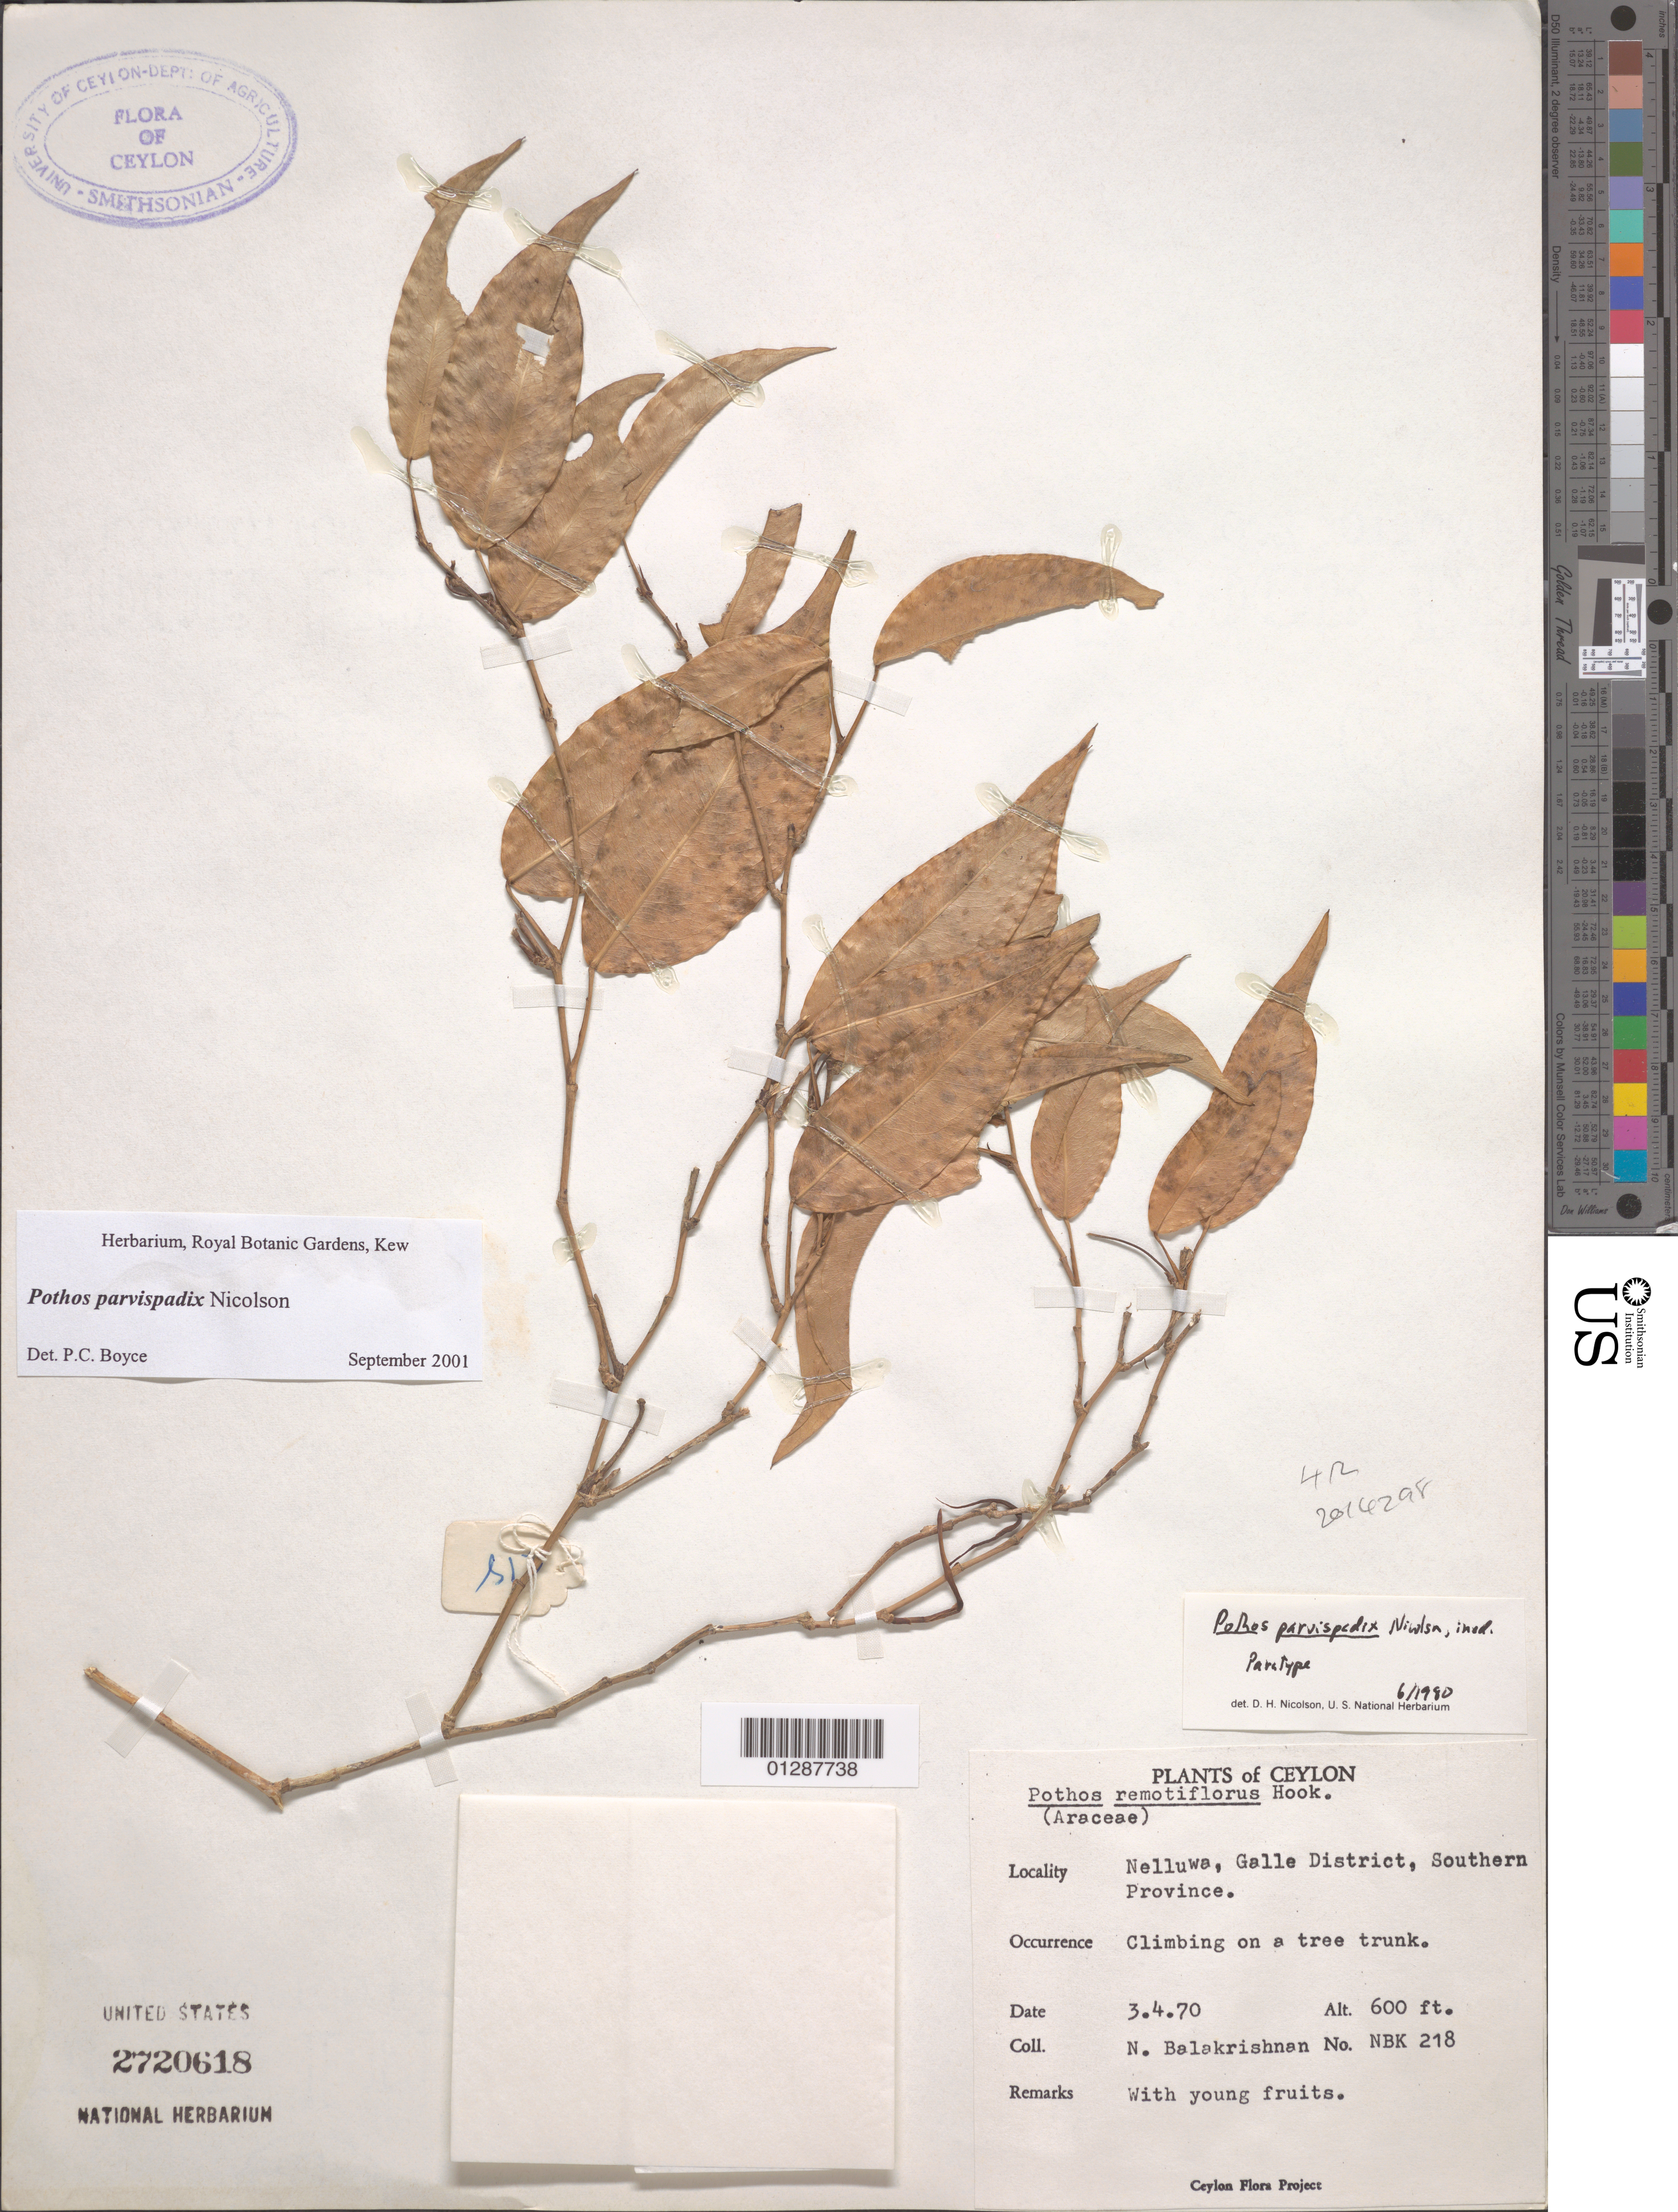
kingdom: Plantae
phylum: Tracheophyta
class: Liliopsida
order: Alismatales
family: Araceae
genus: Pothos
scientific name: Pothos parvispadix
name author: Nicolson in Dassan. & Fosberg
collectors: N. Balakrishnan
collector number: NBK 218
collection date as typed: Transcribed d/m/y: 3/4/70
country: Sri Lanka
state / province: Southern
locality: Ceylon. Nelluwa, Galle District.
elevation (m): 183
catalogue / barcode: US 2720618